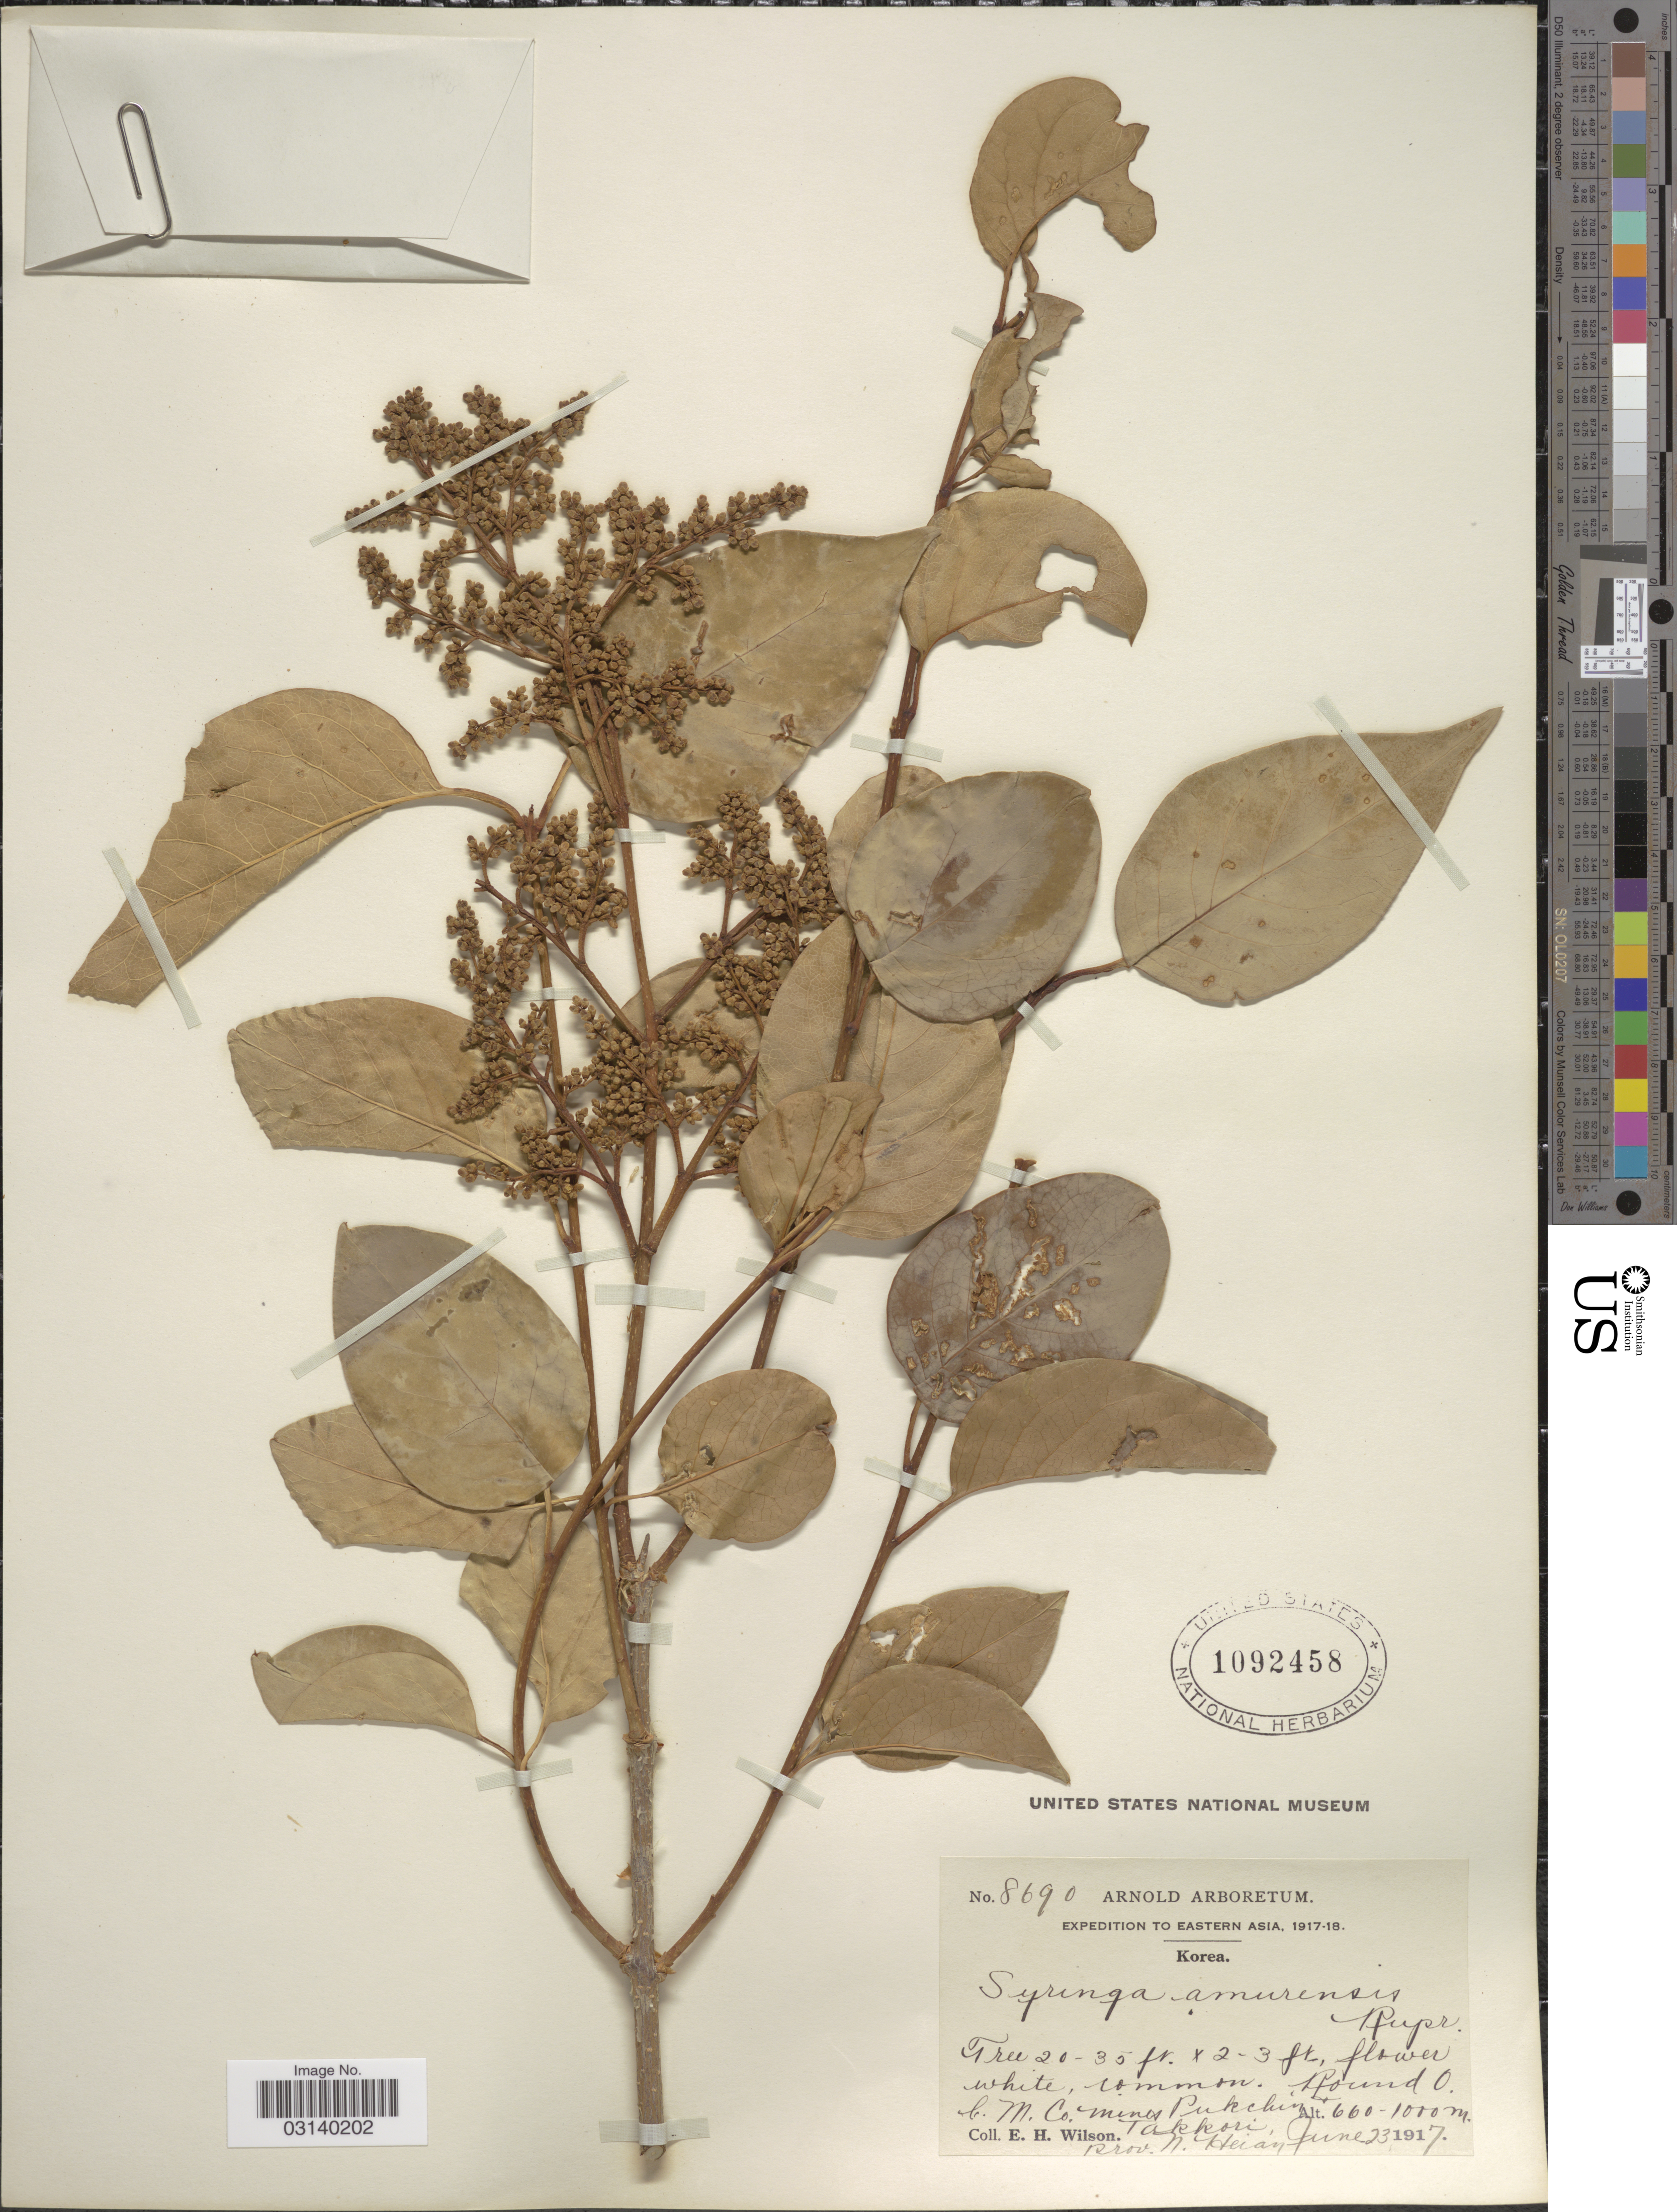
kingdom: Plantae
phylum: Tracheophyta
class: Magnoliopsida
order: Lamiales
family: Oleaceae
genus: Syringa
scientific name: Syringa amurensis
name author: Rupr.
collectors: E. Wilson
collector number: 8690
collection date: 1917-06-23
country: North Korea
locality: Eastern Asia. Round O.C.M. Co. mines Pukchin & Takkori. Prov. N. Heian.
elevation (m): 660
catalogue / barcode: US 1092458